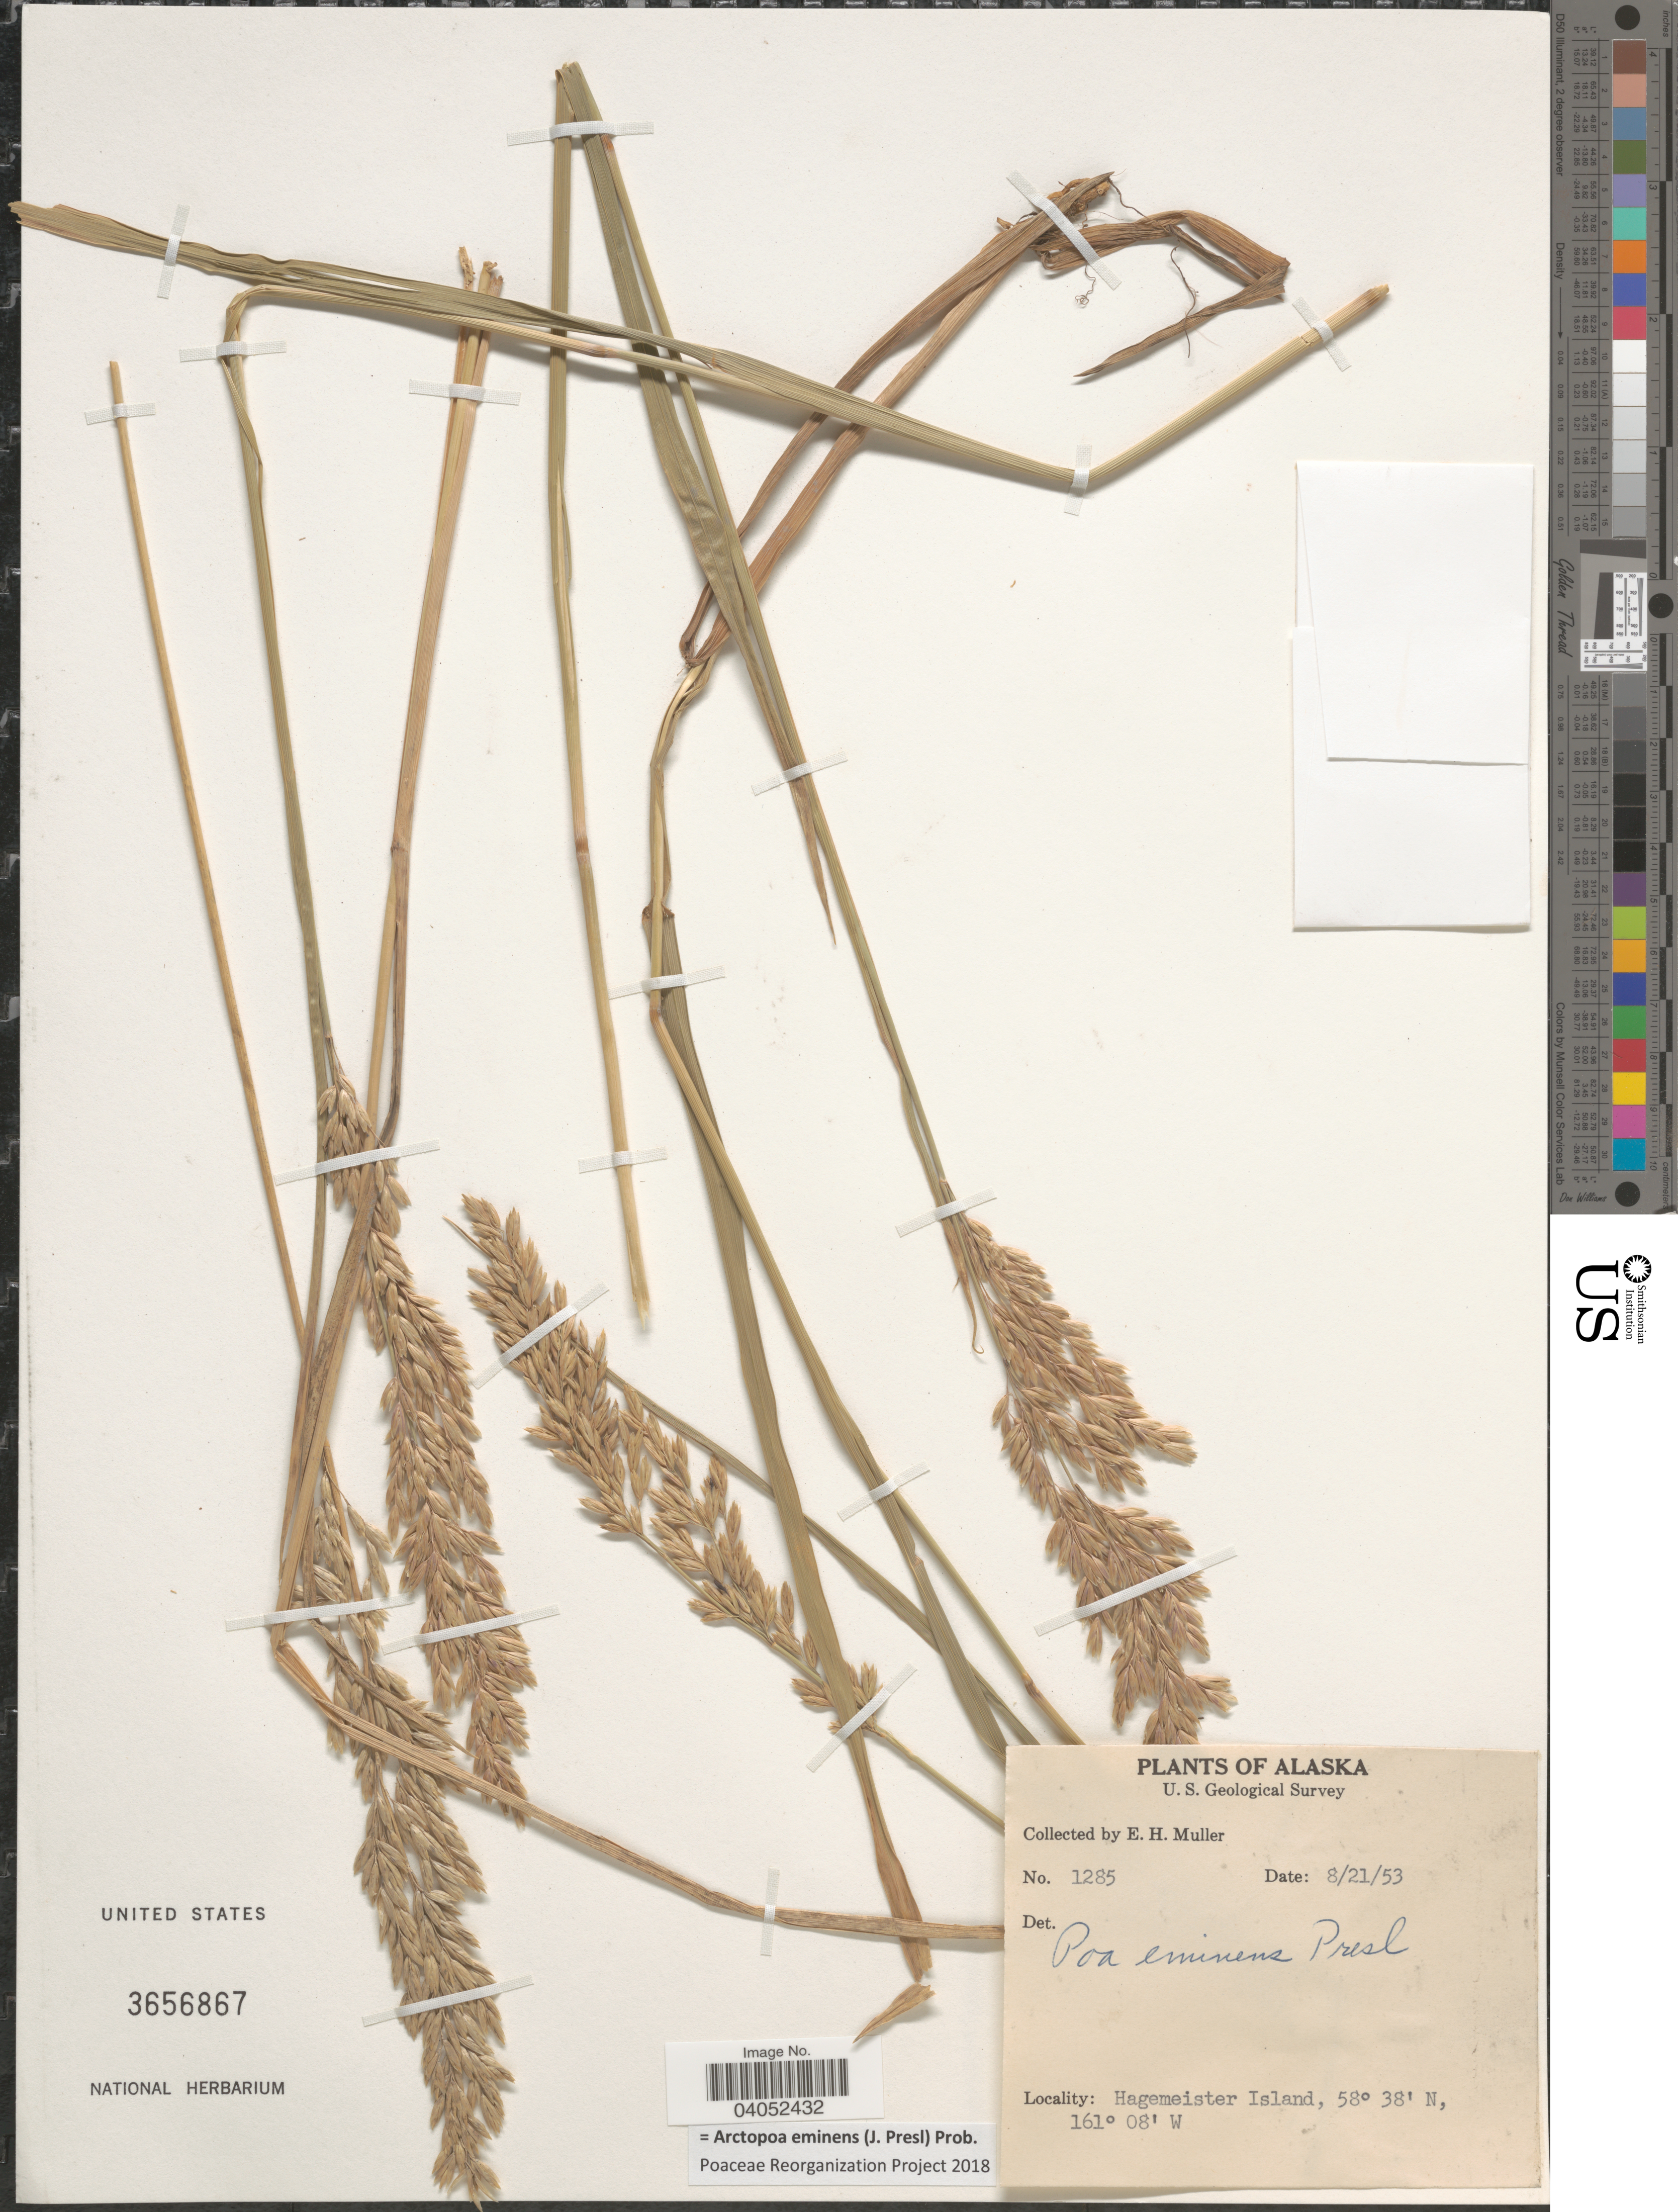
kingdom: Plantae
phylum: Tracheophyta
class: Liliopsida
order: Poales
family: Poaceae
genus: Arctopoa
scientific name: Arctopoa eminens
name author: (J. Presl) Prob.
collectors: E. H. Muller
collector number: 1285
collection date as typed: Transcribed d/m/y: 21/8/53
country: United States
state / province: Alaska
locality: Hagemeister Island.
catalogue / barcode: US 3656867